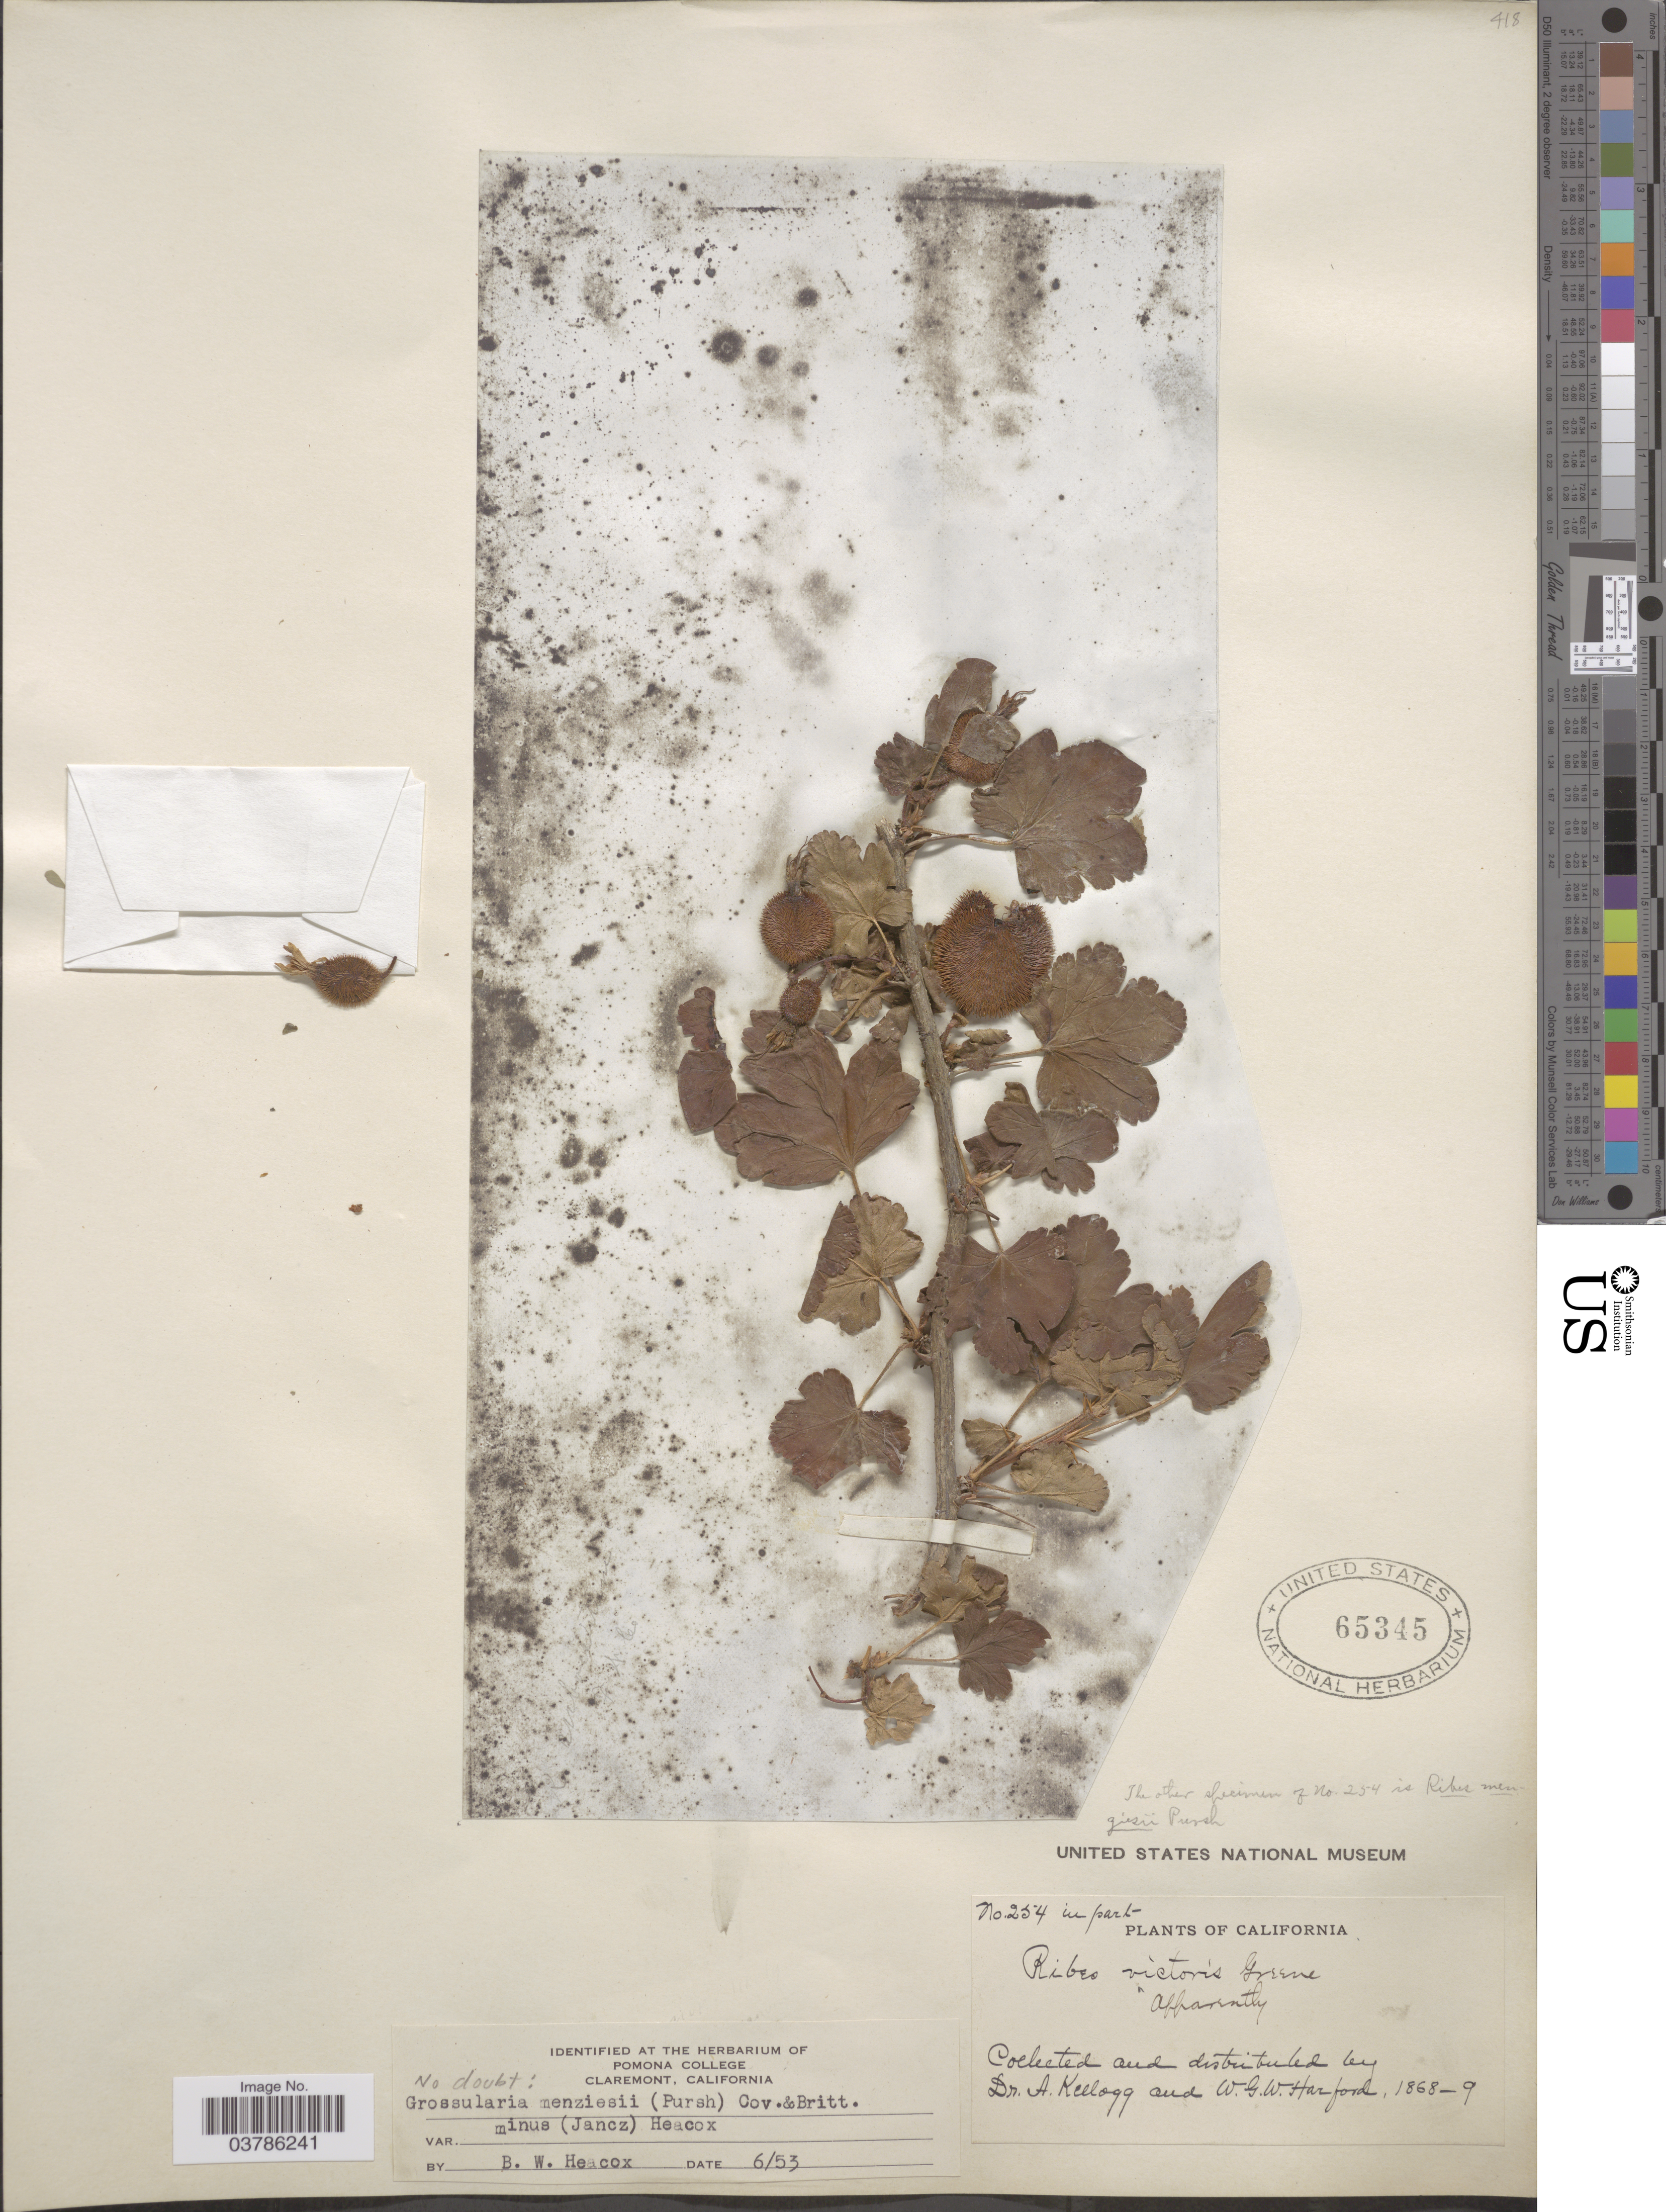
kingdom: Plantae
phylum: Tracheophyta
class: Magnoliopsida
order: Saxifragales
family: Grossulariaceae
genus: Ribes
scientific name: Ribes menziesii var. minus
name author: Jancz.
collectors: A. Kellogg & W. G. W. Harford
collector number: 254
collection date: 1868-09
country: United States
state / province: California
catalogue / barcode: US 65345